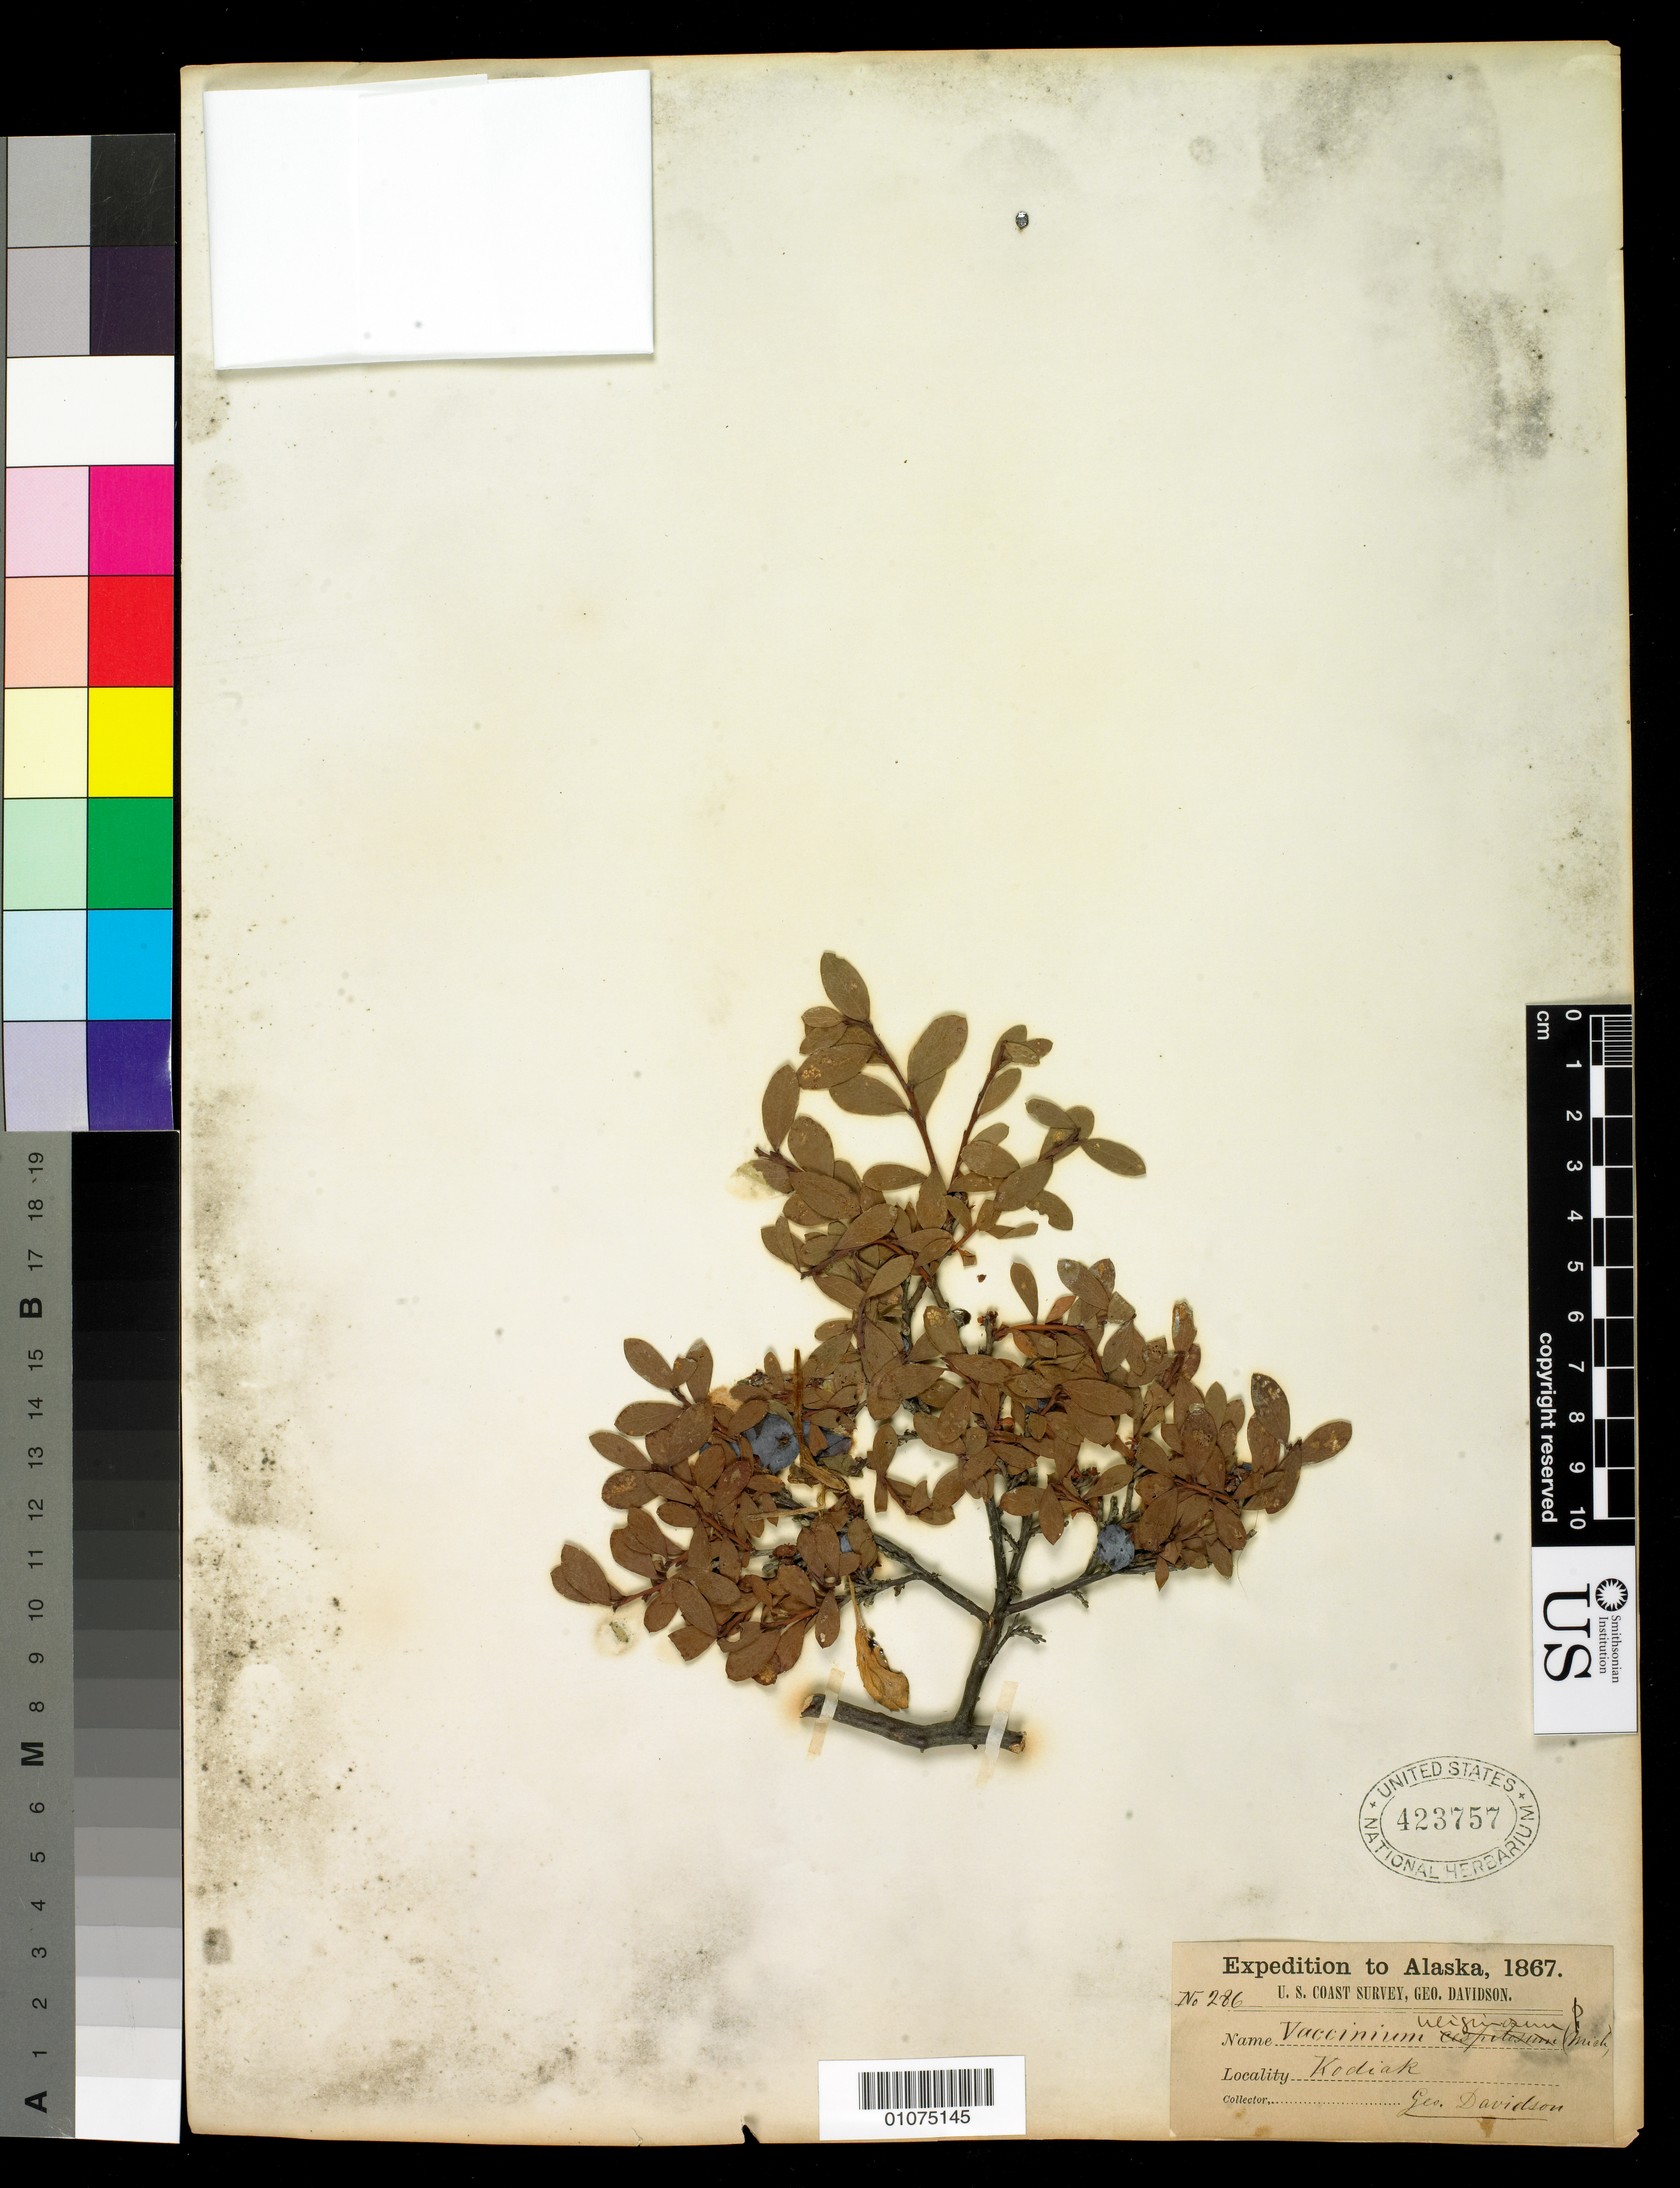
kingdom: Plantae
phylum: Tracheophyta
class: Magnoliopsida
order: Ericales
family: Ericaceae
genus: Vaccinium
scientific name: Vaccinium uliginosum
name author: L.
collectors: G. Davidson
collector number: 286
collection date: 1867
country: United States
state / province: Alaska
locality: Kodiak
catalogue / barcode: US 423757